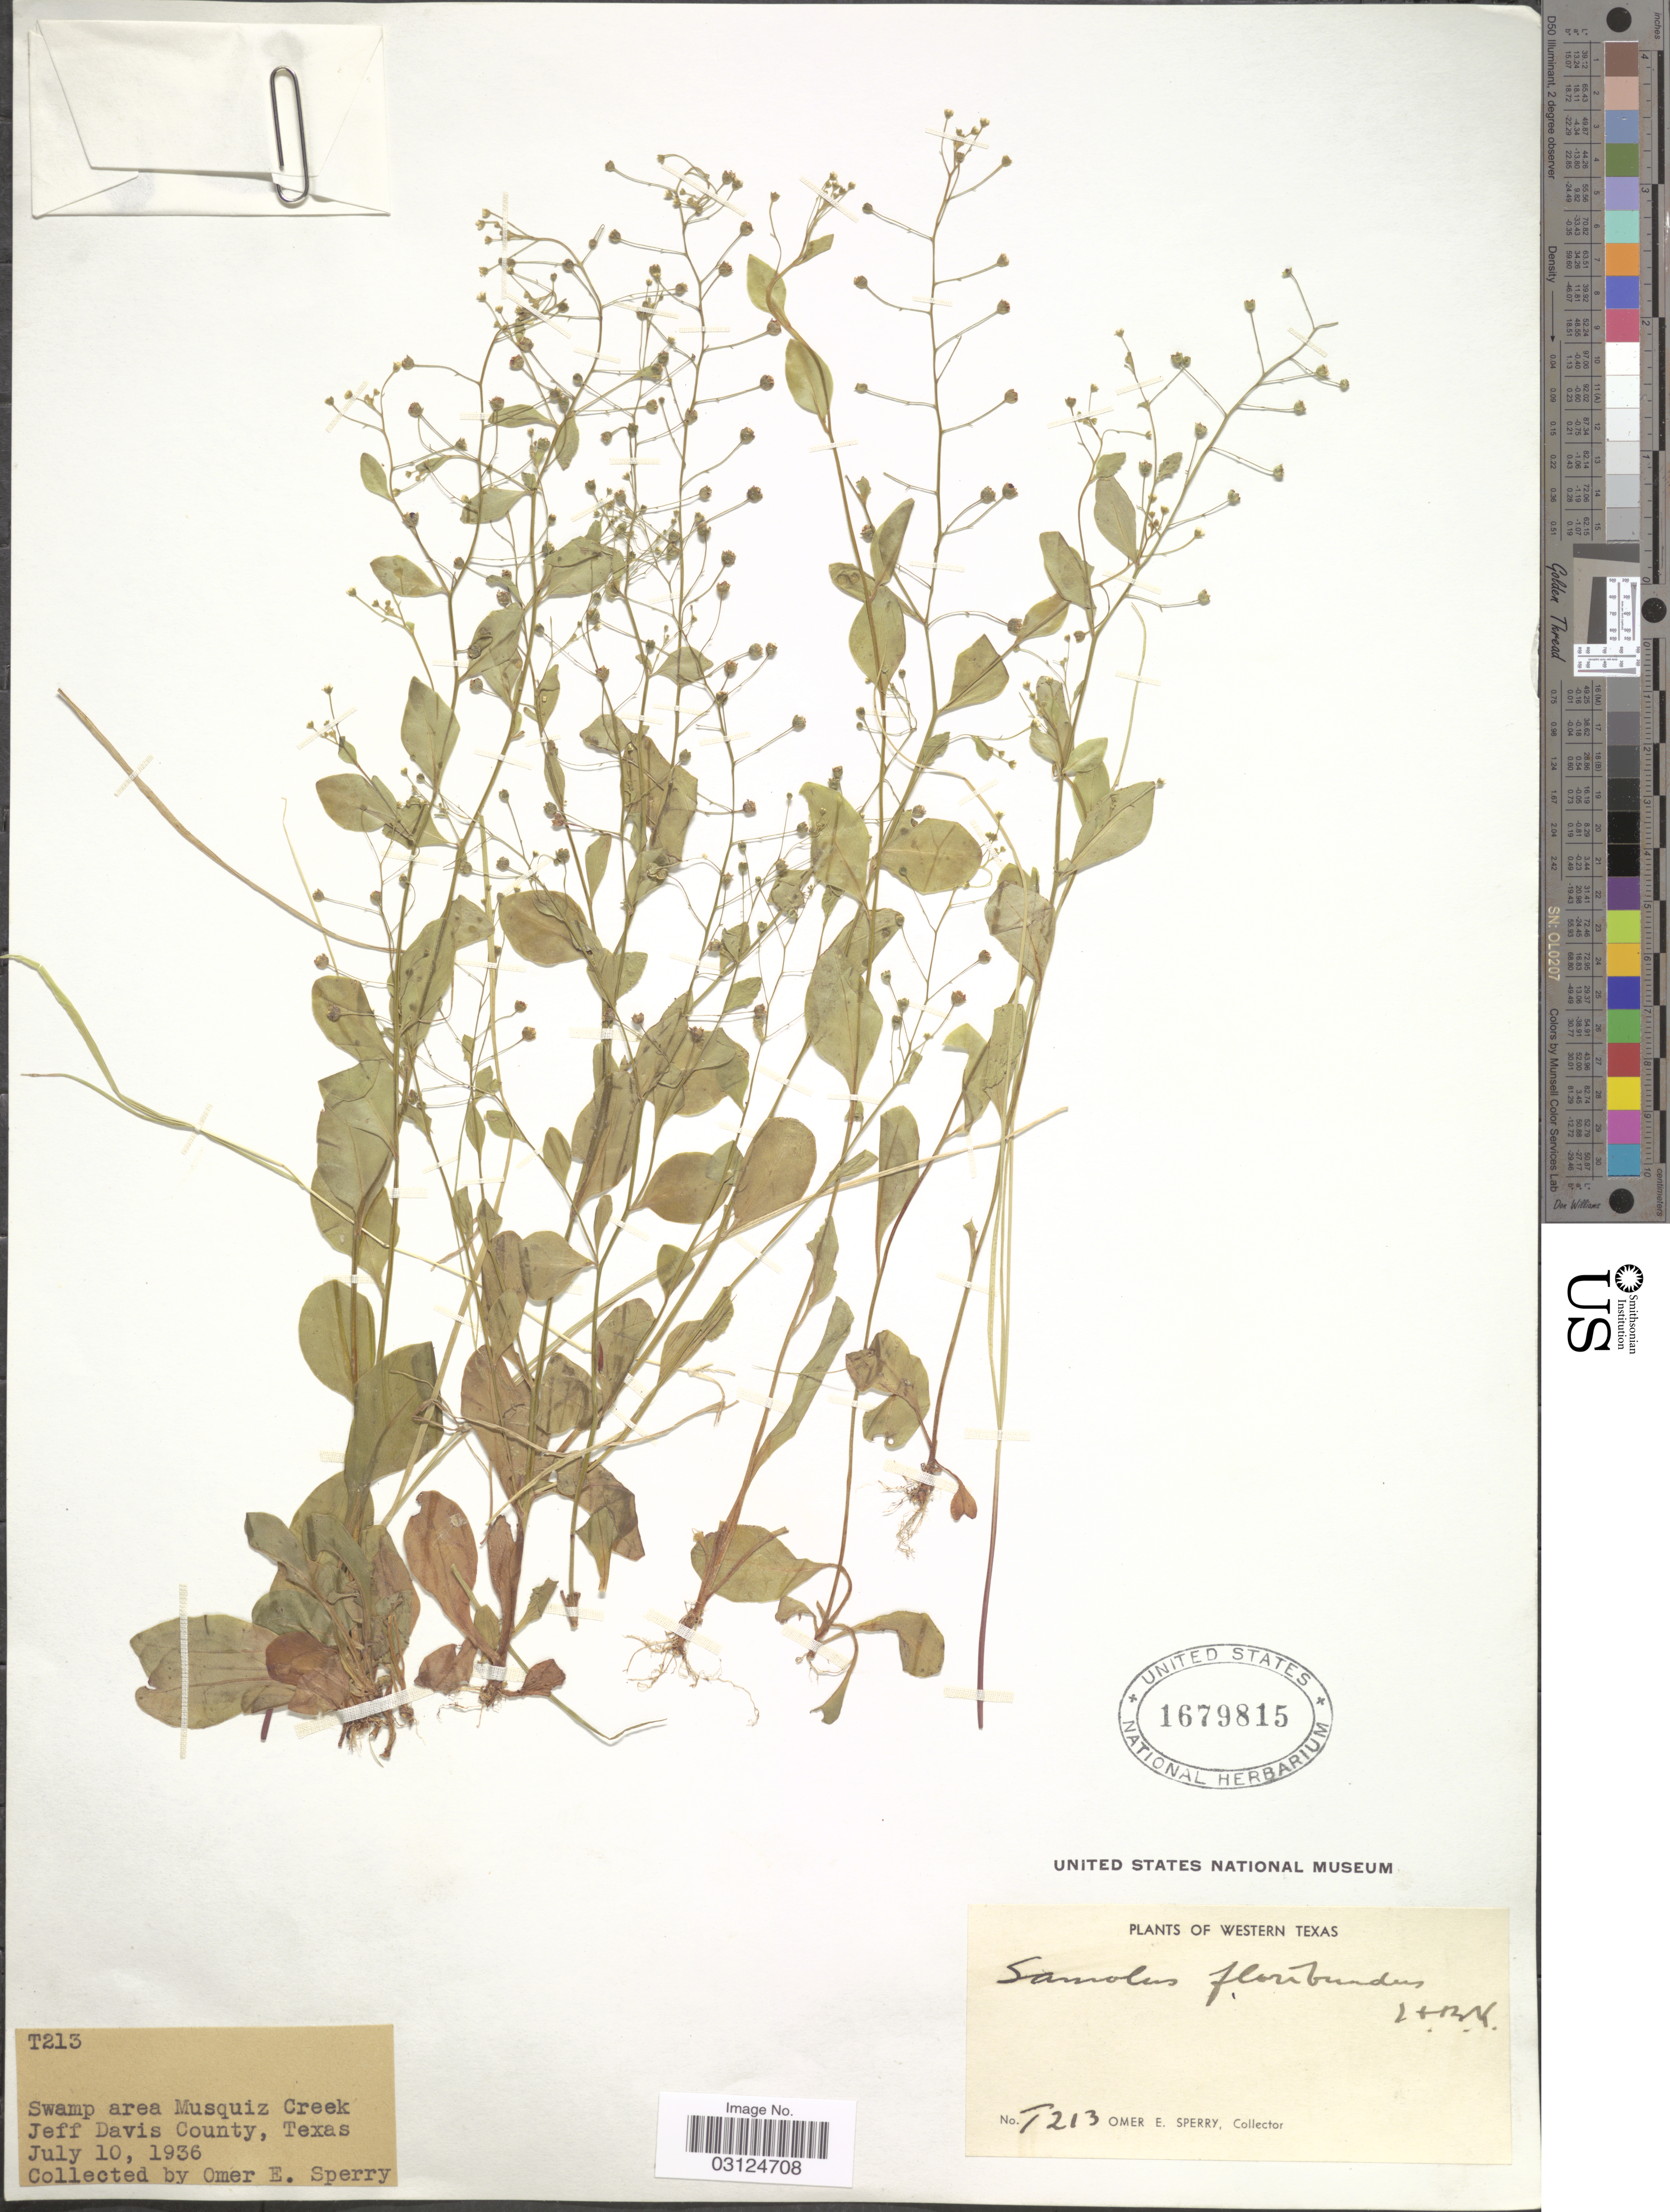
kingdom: Plantae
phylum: Tracheophyta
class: Magnoliopsida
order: Ericales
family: Primulaceae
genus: Samolus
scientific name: Samolus parviflorus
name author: Raf.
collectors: O. E. Sperry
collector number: T213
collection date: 1936-07-10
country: United States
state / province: Texas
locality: Western Texas. Swamp area Musquiz Creek, Jeff Davis County.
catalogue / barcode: US 1679815